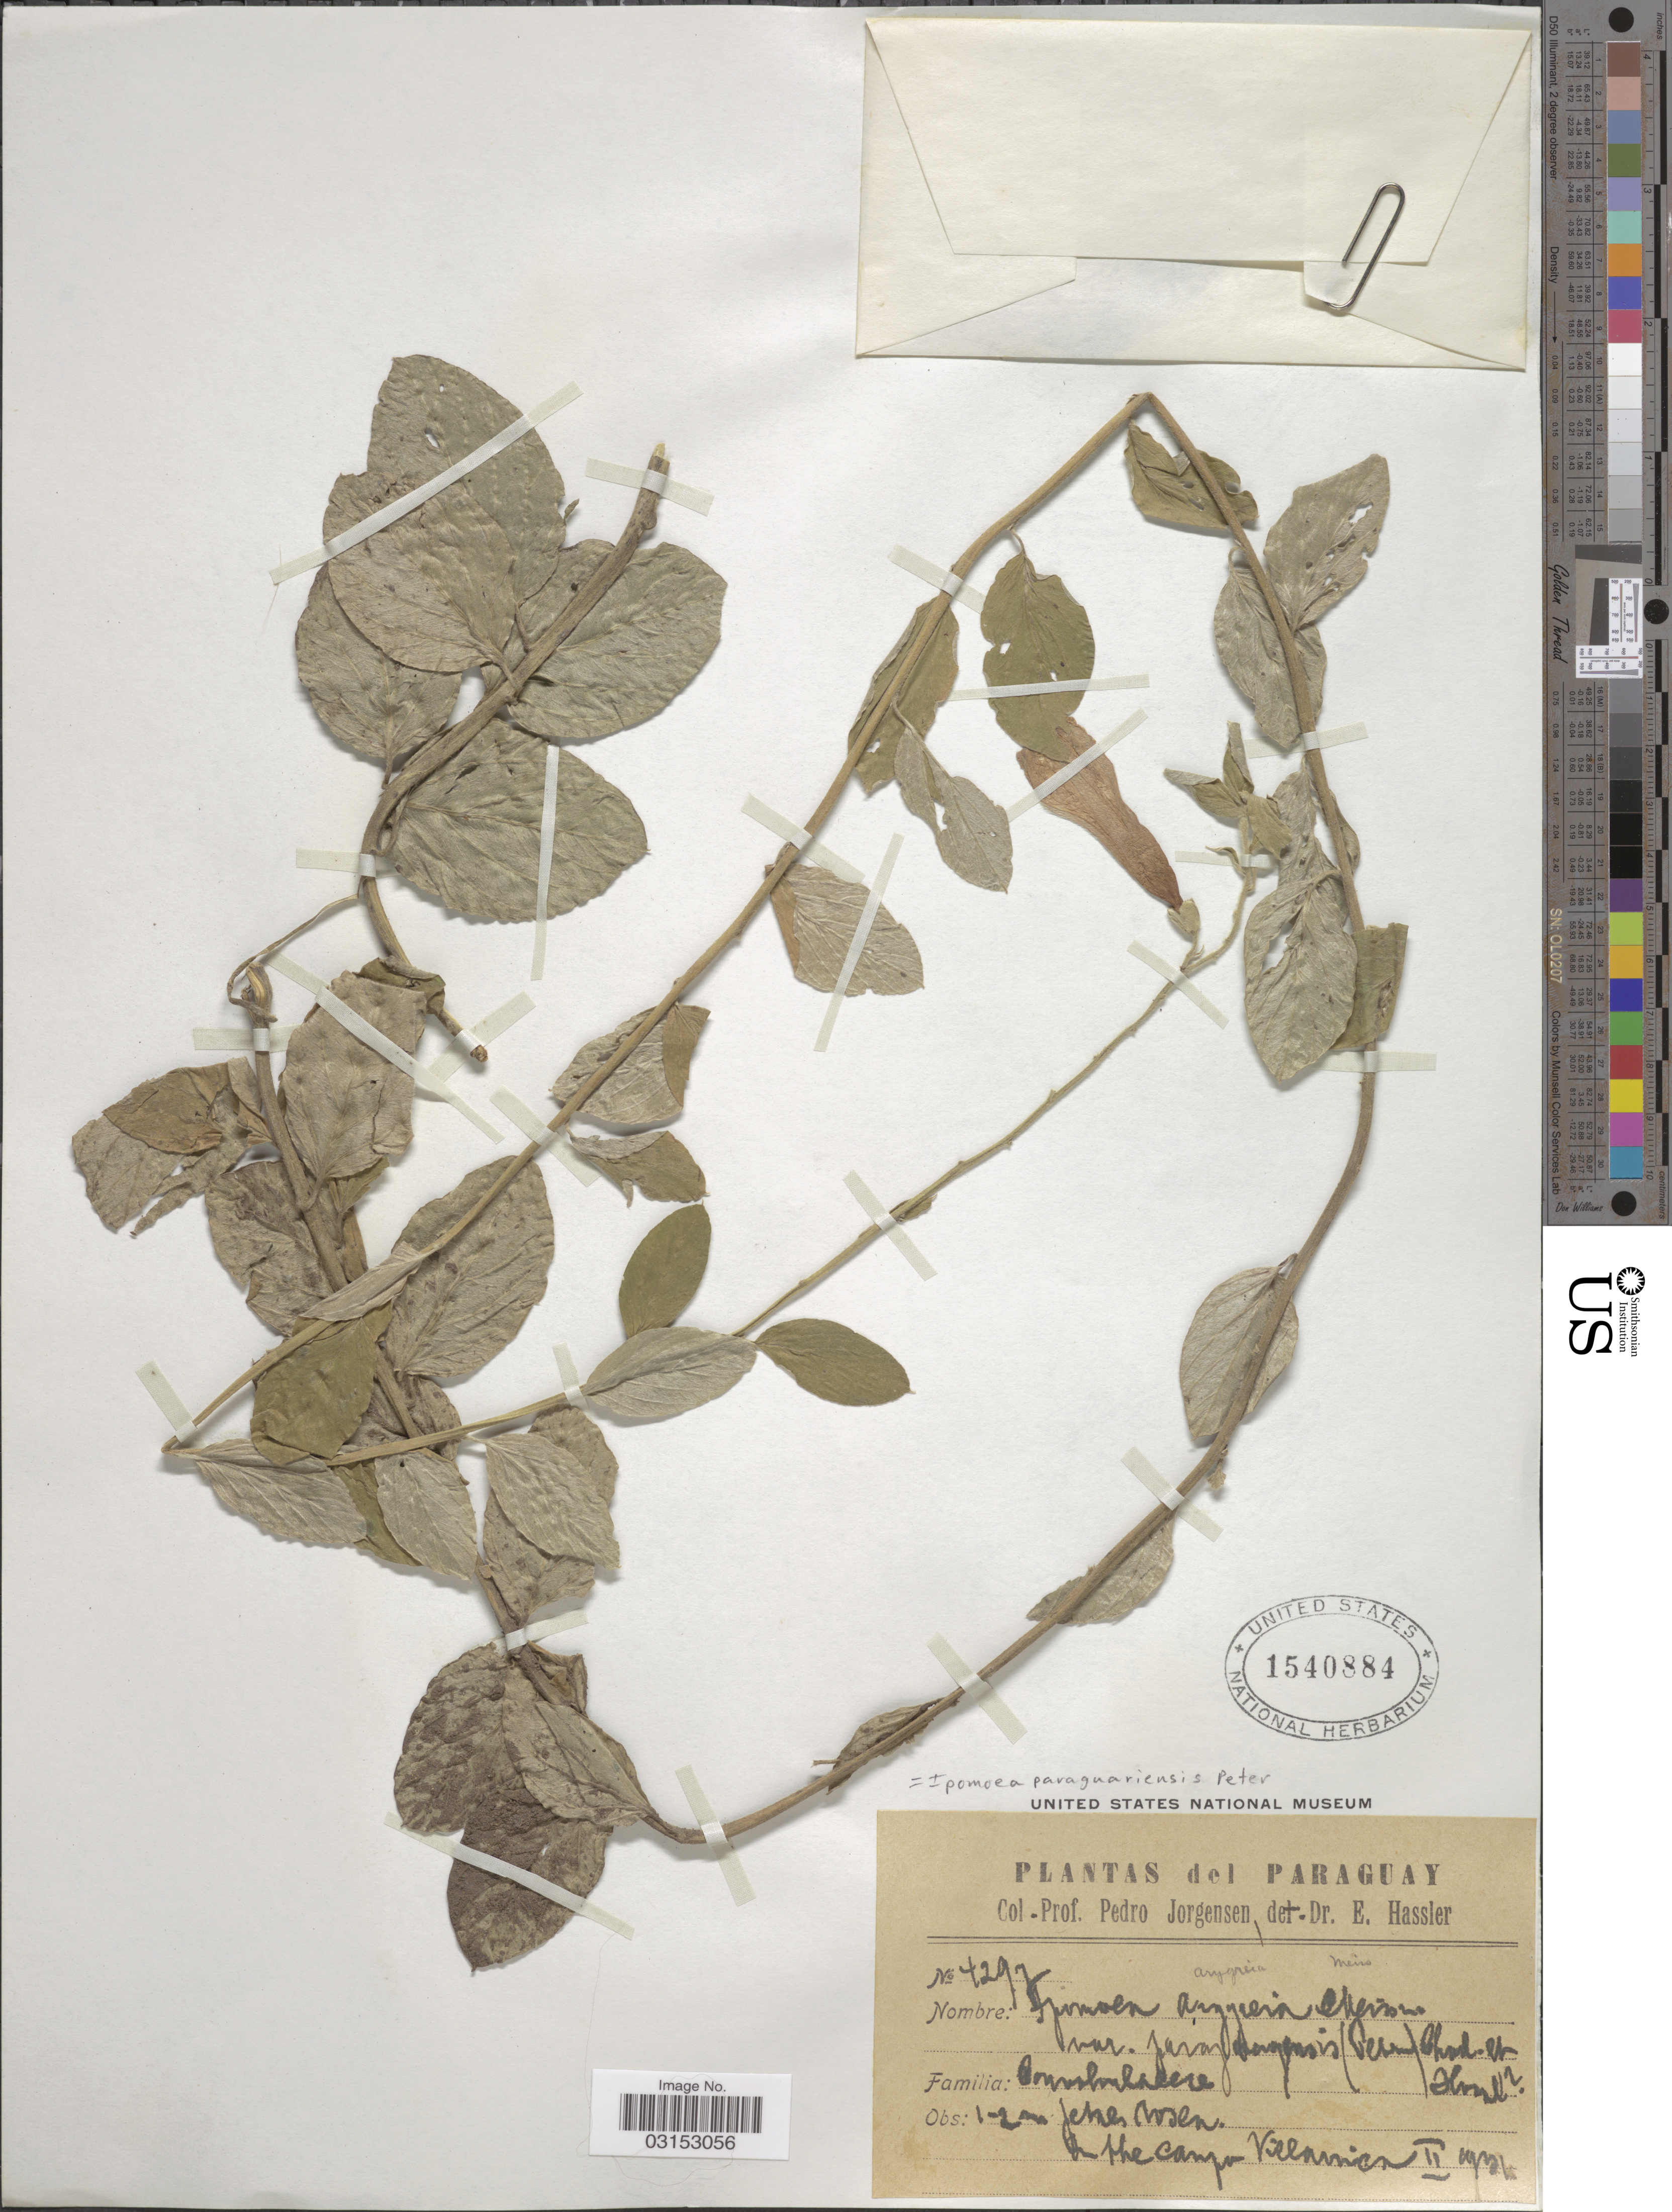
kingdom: Plantae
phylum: Tracheophyta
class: Magnoliopsida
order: Solanales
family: Convolvulaceae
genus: Ipomoea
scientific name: Ipomoea paraguariensis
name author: Peter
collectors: P. Jörgensen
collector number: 4297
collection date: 1931-02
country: Paraguay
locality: In the campo Villarrica.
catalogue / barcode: US 1540884